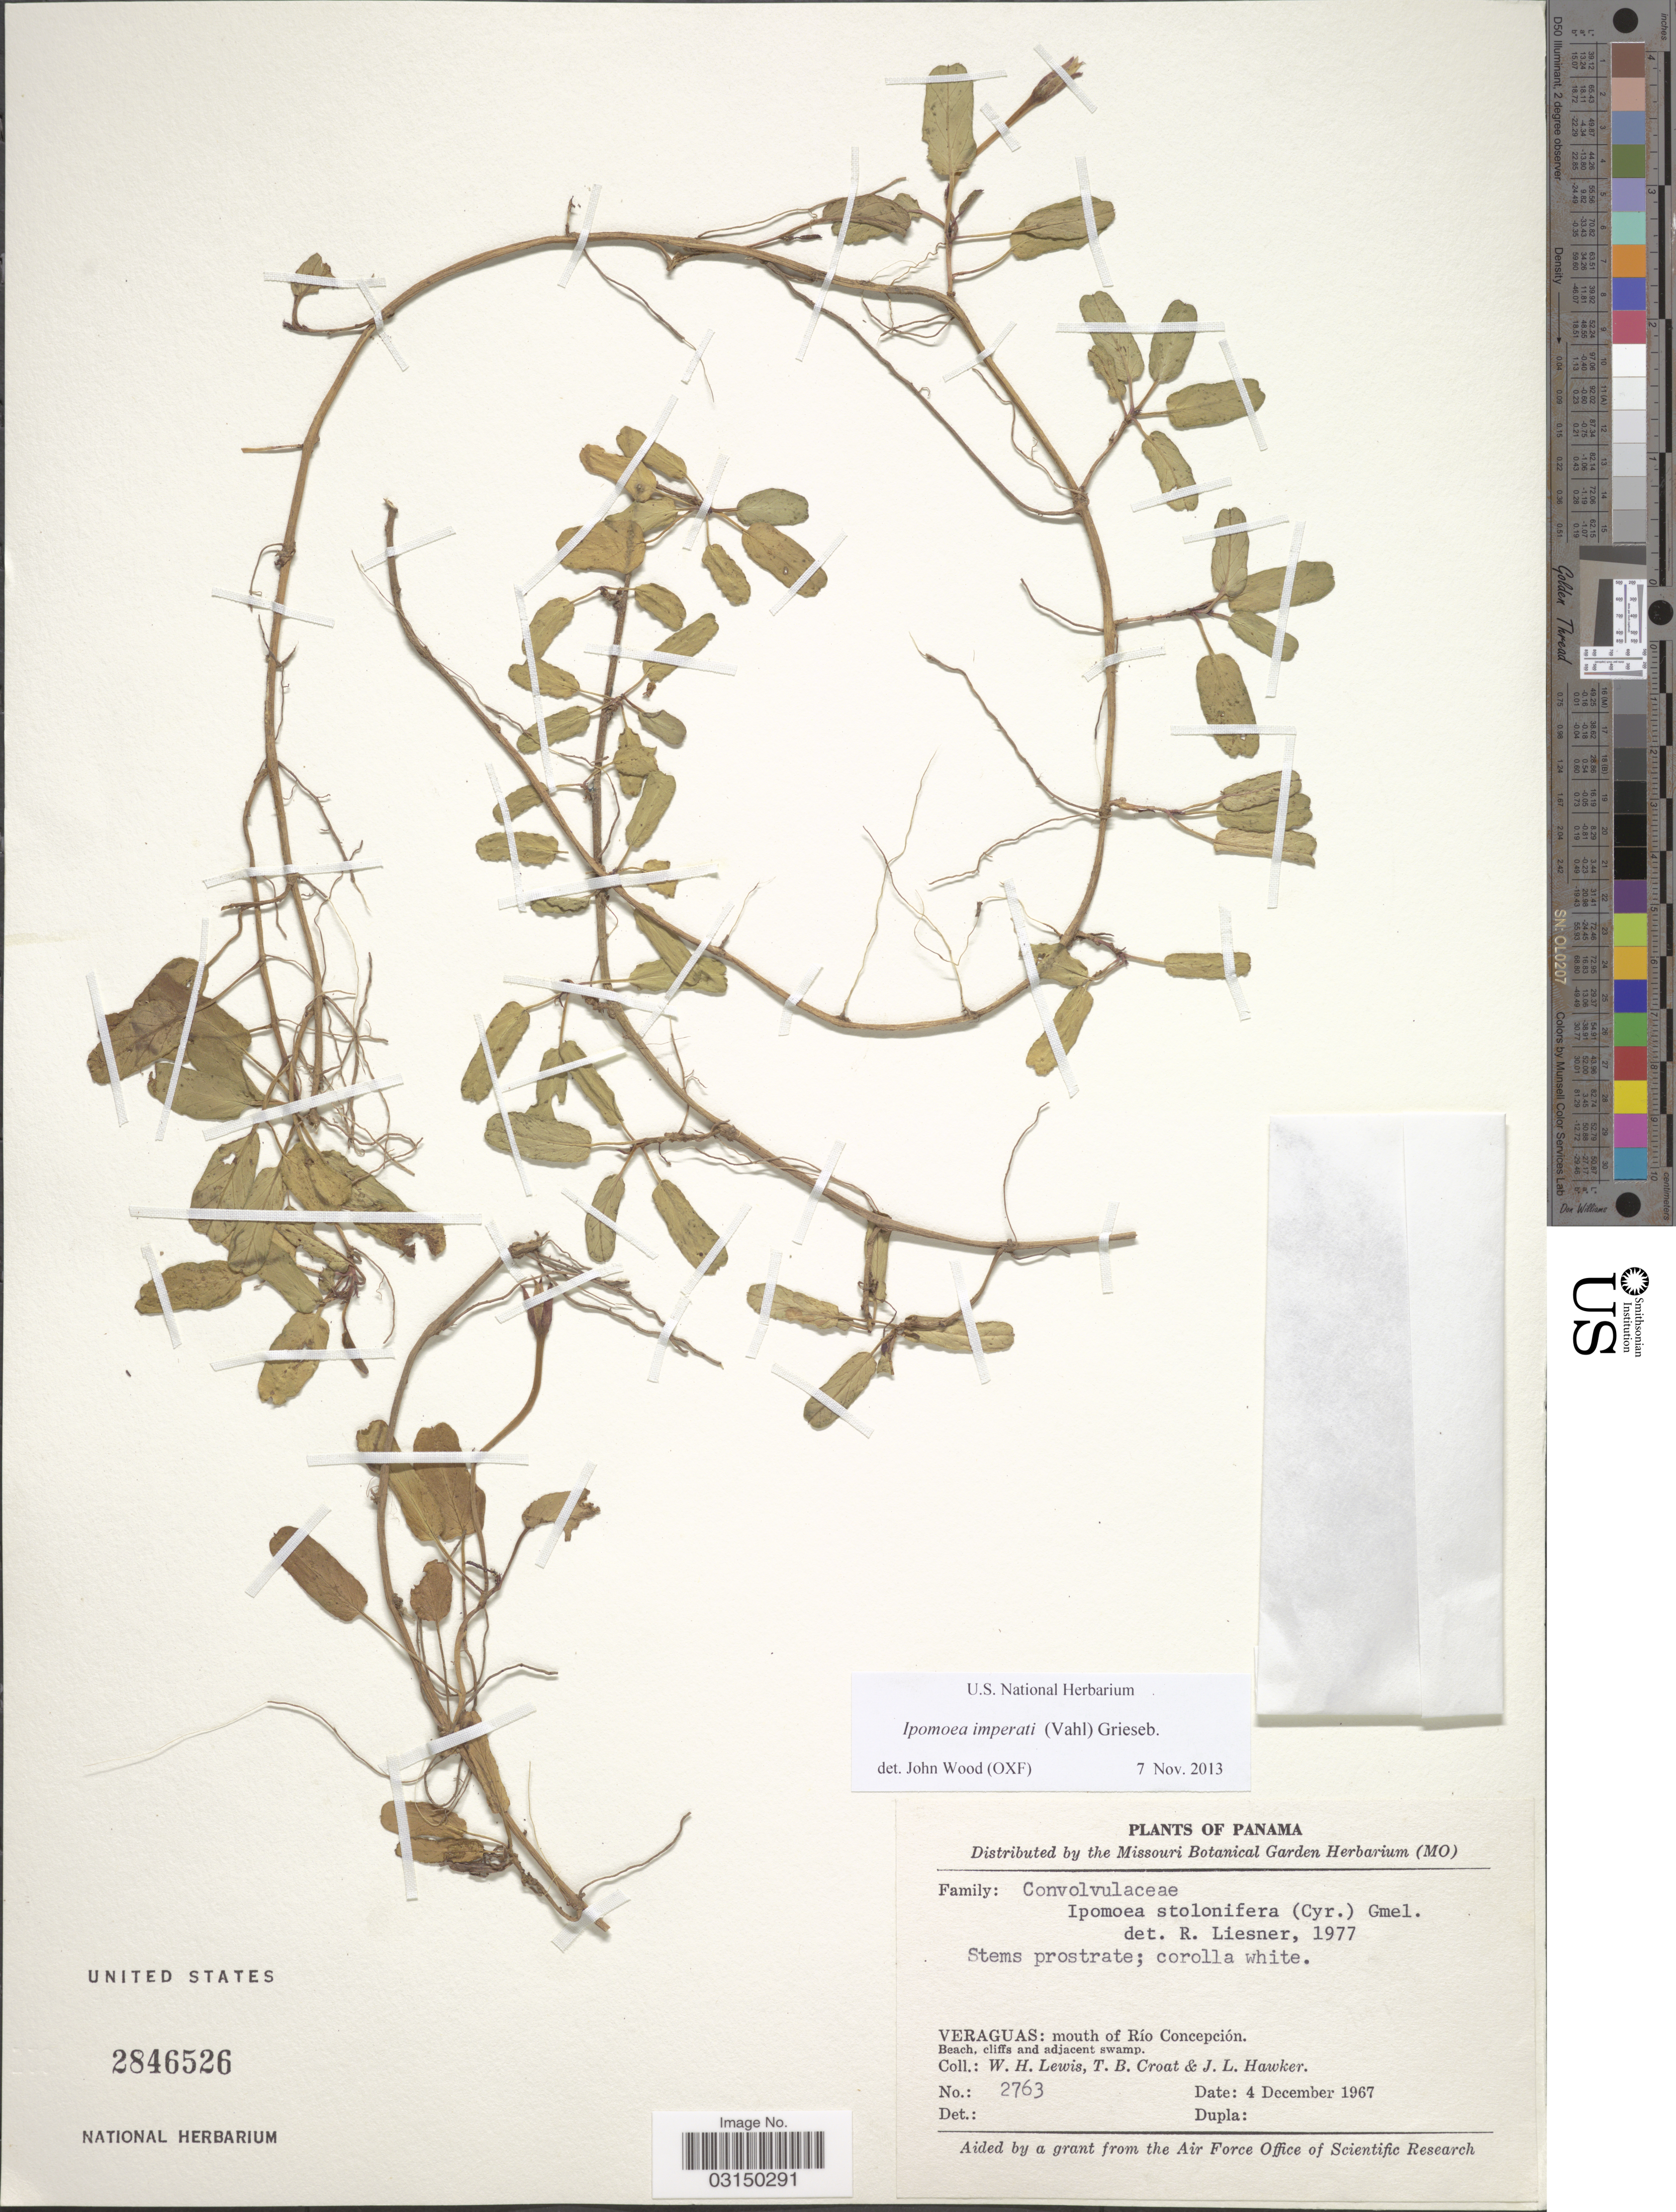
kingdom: Plantae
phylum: Tracheophyta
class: Magnoliopsida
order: Solanales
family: Convolvulaceae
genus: Ipomoea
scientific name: Ipomoea imperati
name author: (Vahl) Griseb.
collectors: W. H. Lewis, T. B. Croat & J. L. Hawker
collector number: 2763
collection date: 1967-12-04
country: Panama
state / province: Veraguas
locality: Mouth of Río Concepción.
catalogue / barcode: US 2846526